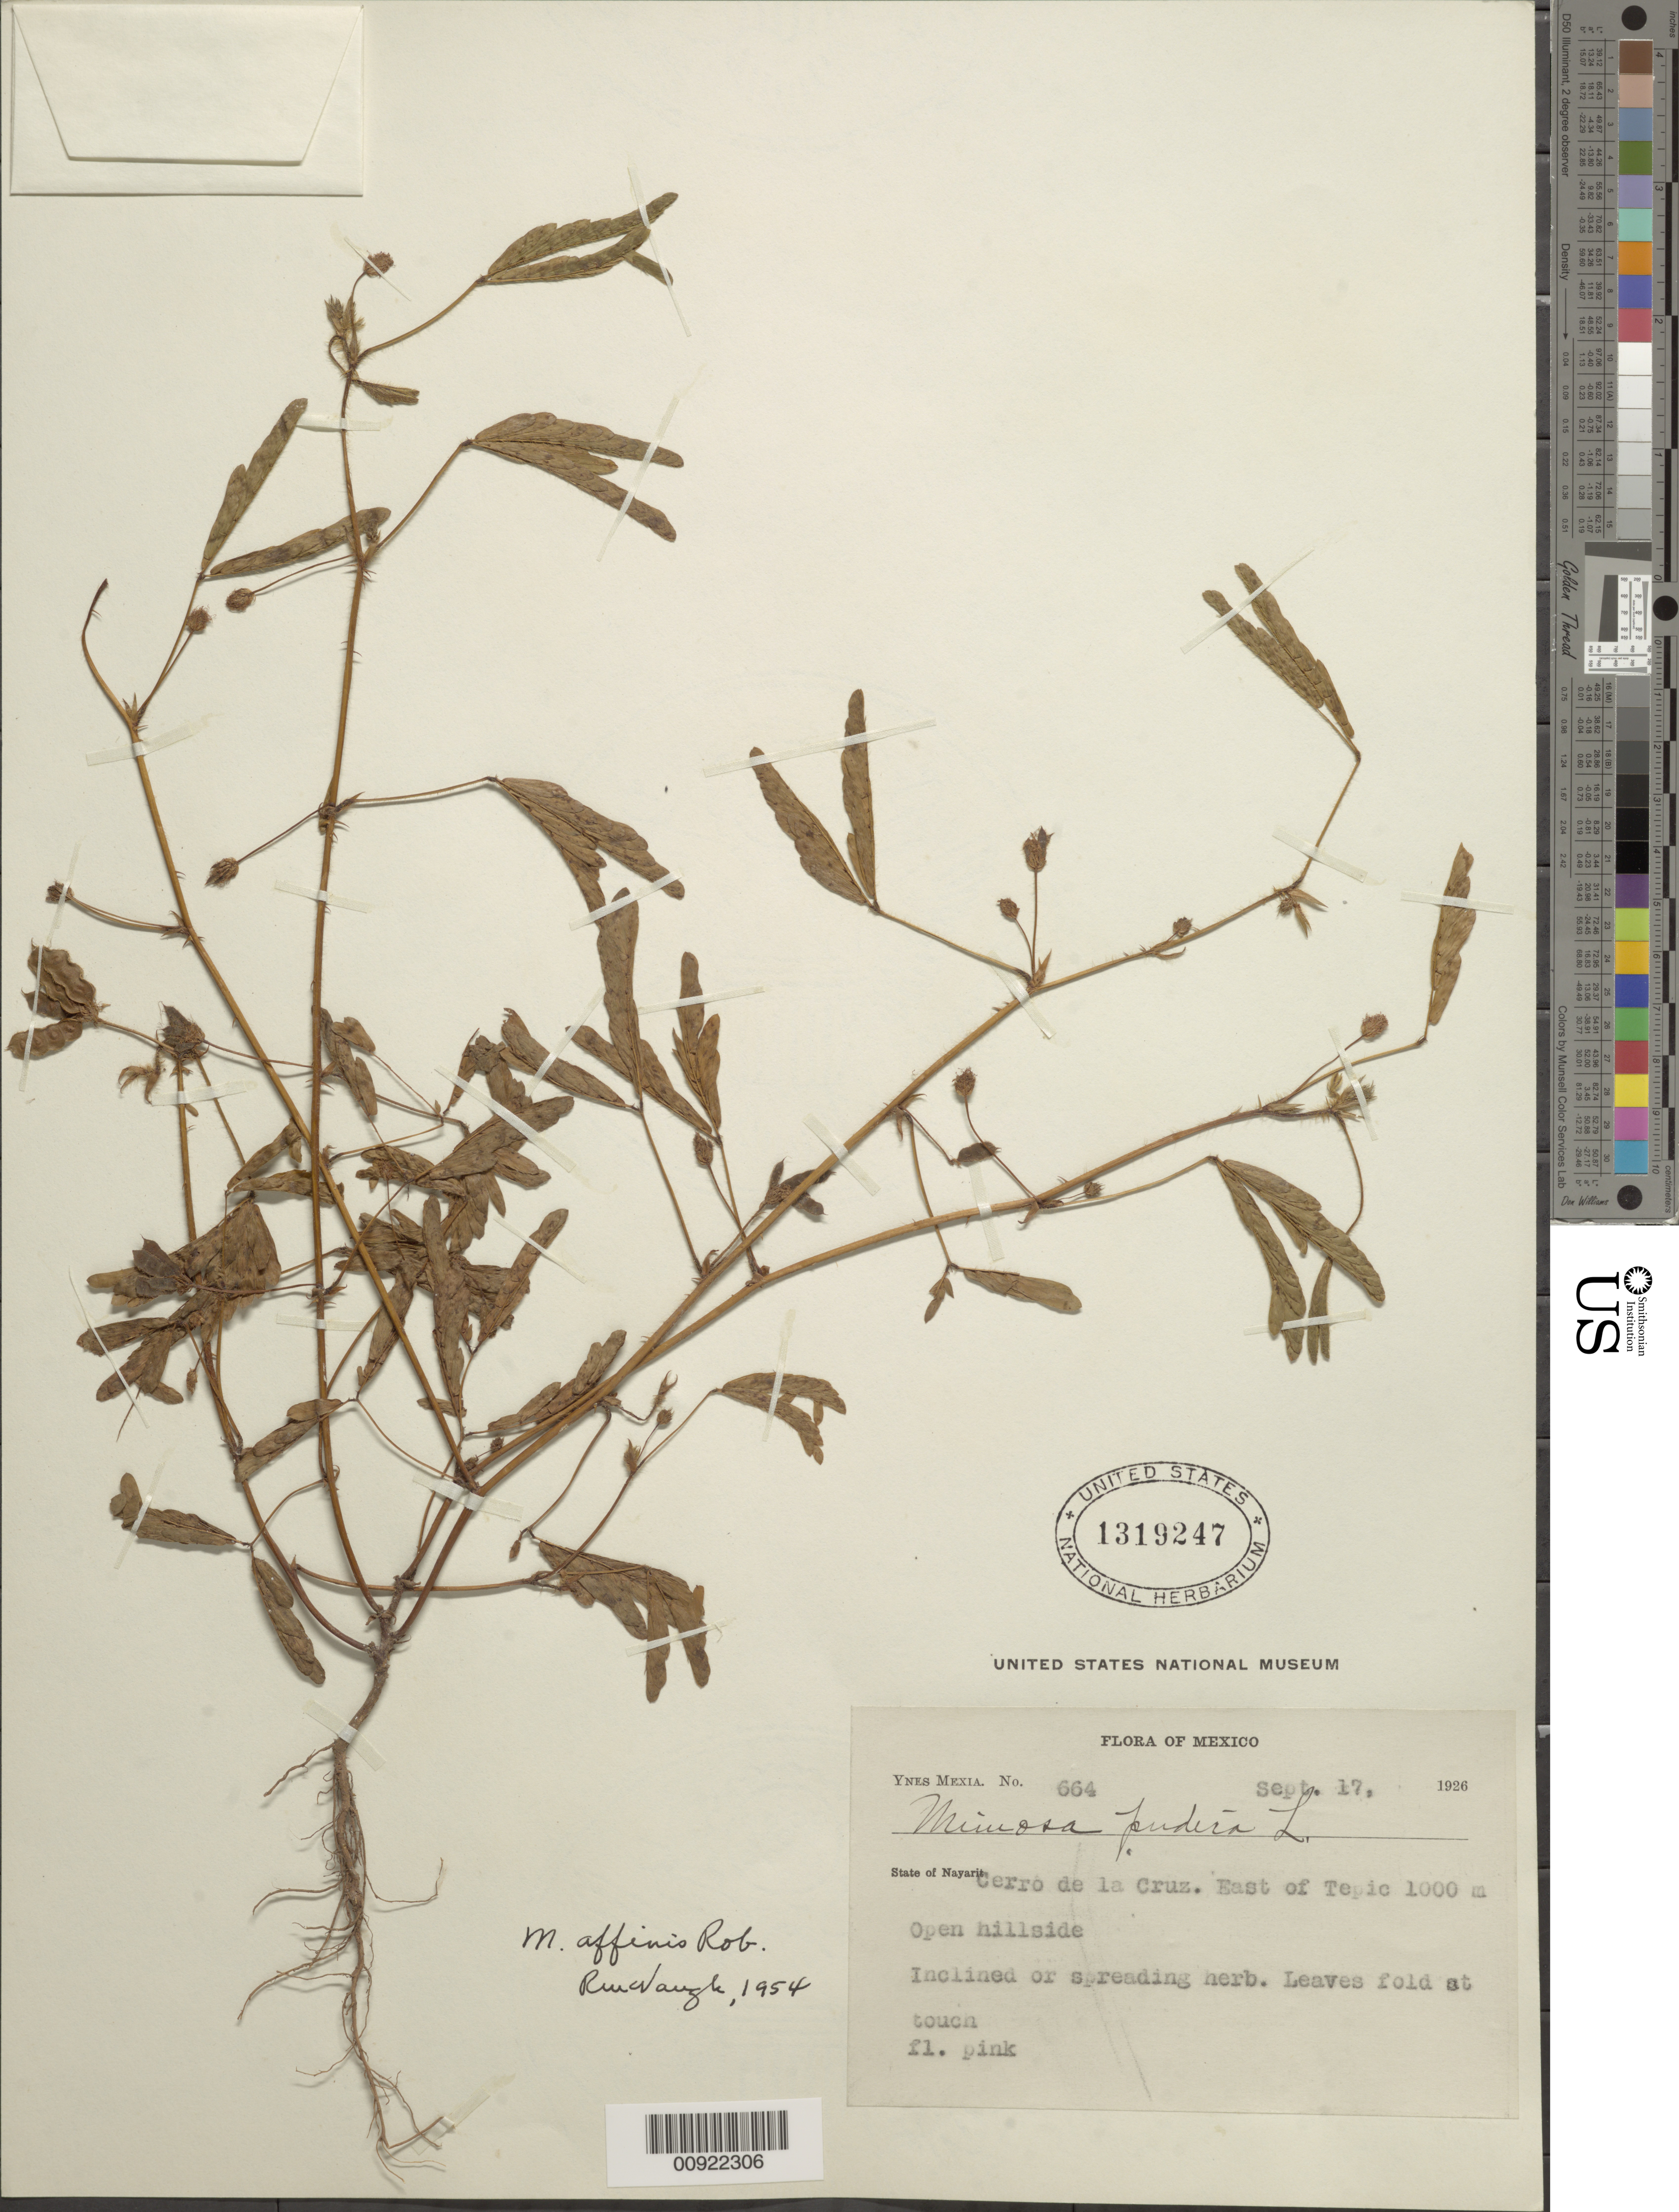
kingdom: Plantae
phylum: Tracheophyta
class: Magnoliopsida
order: Fabales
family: Fabaceae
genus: Mimosa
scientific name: Mimosa affinis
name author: B.L. Rob.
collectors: Y. Mexia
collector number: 664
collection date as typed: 17 Sep 1926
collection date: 1926-09-17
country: Mexico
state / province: Nayarit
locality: State of Nayarit: Cerro de la Cruz. East of Tepic.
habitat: Open hillside.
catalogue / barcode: US 1319247